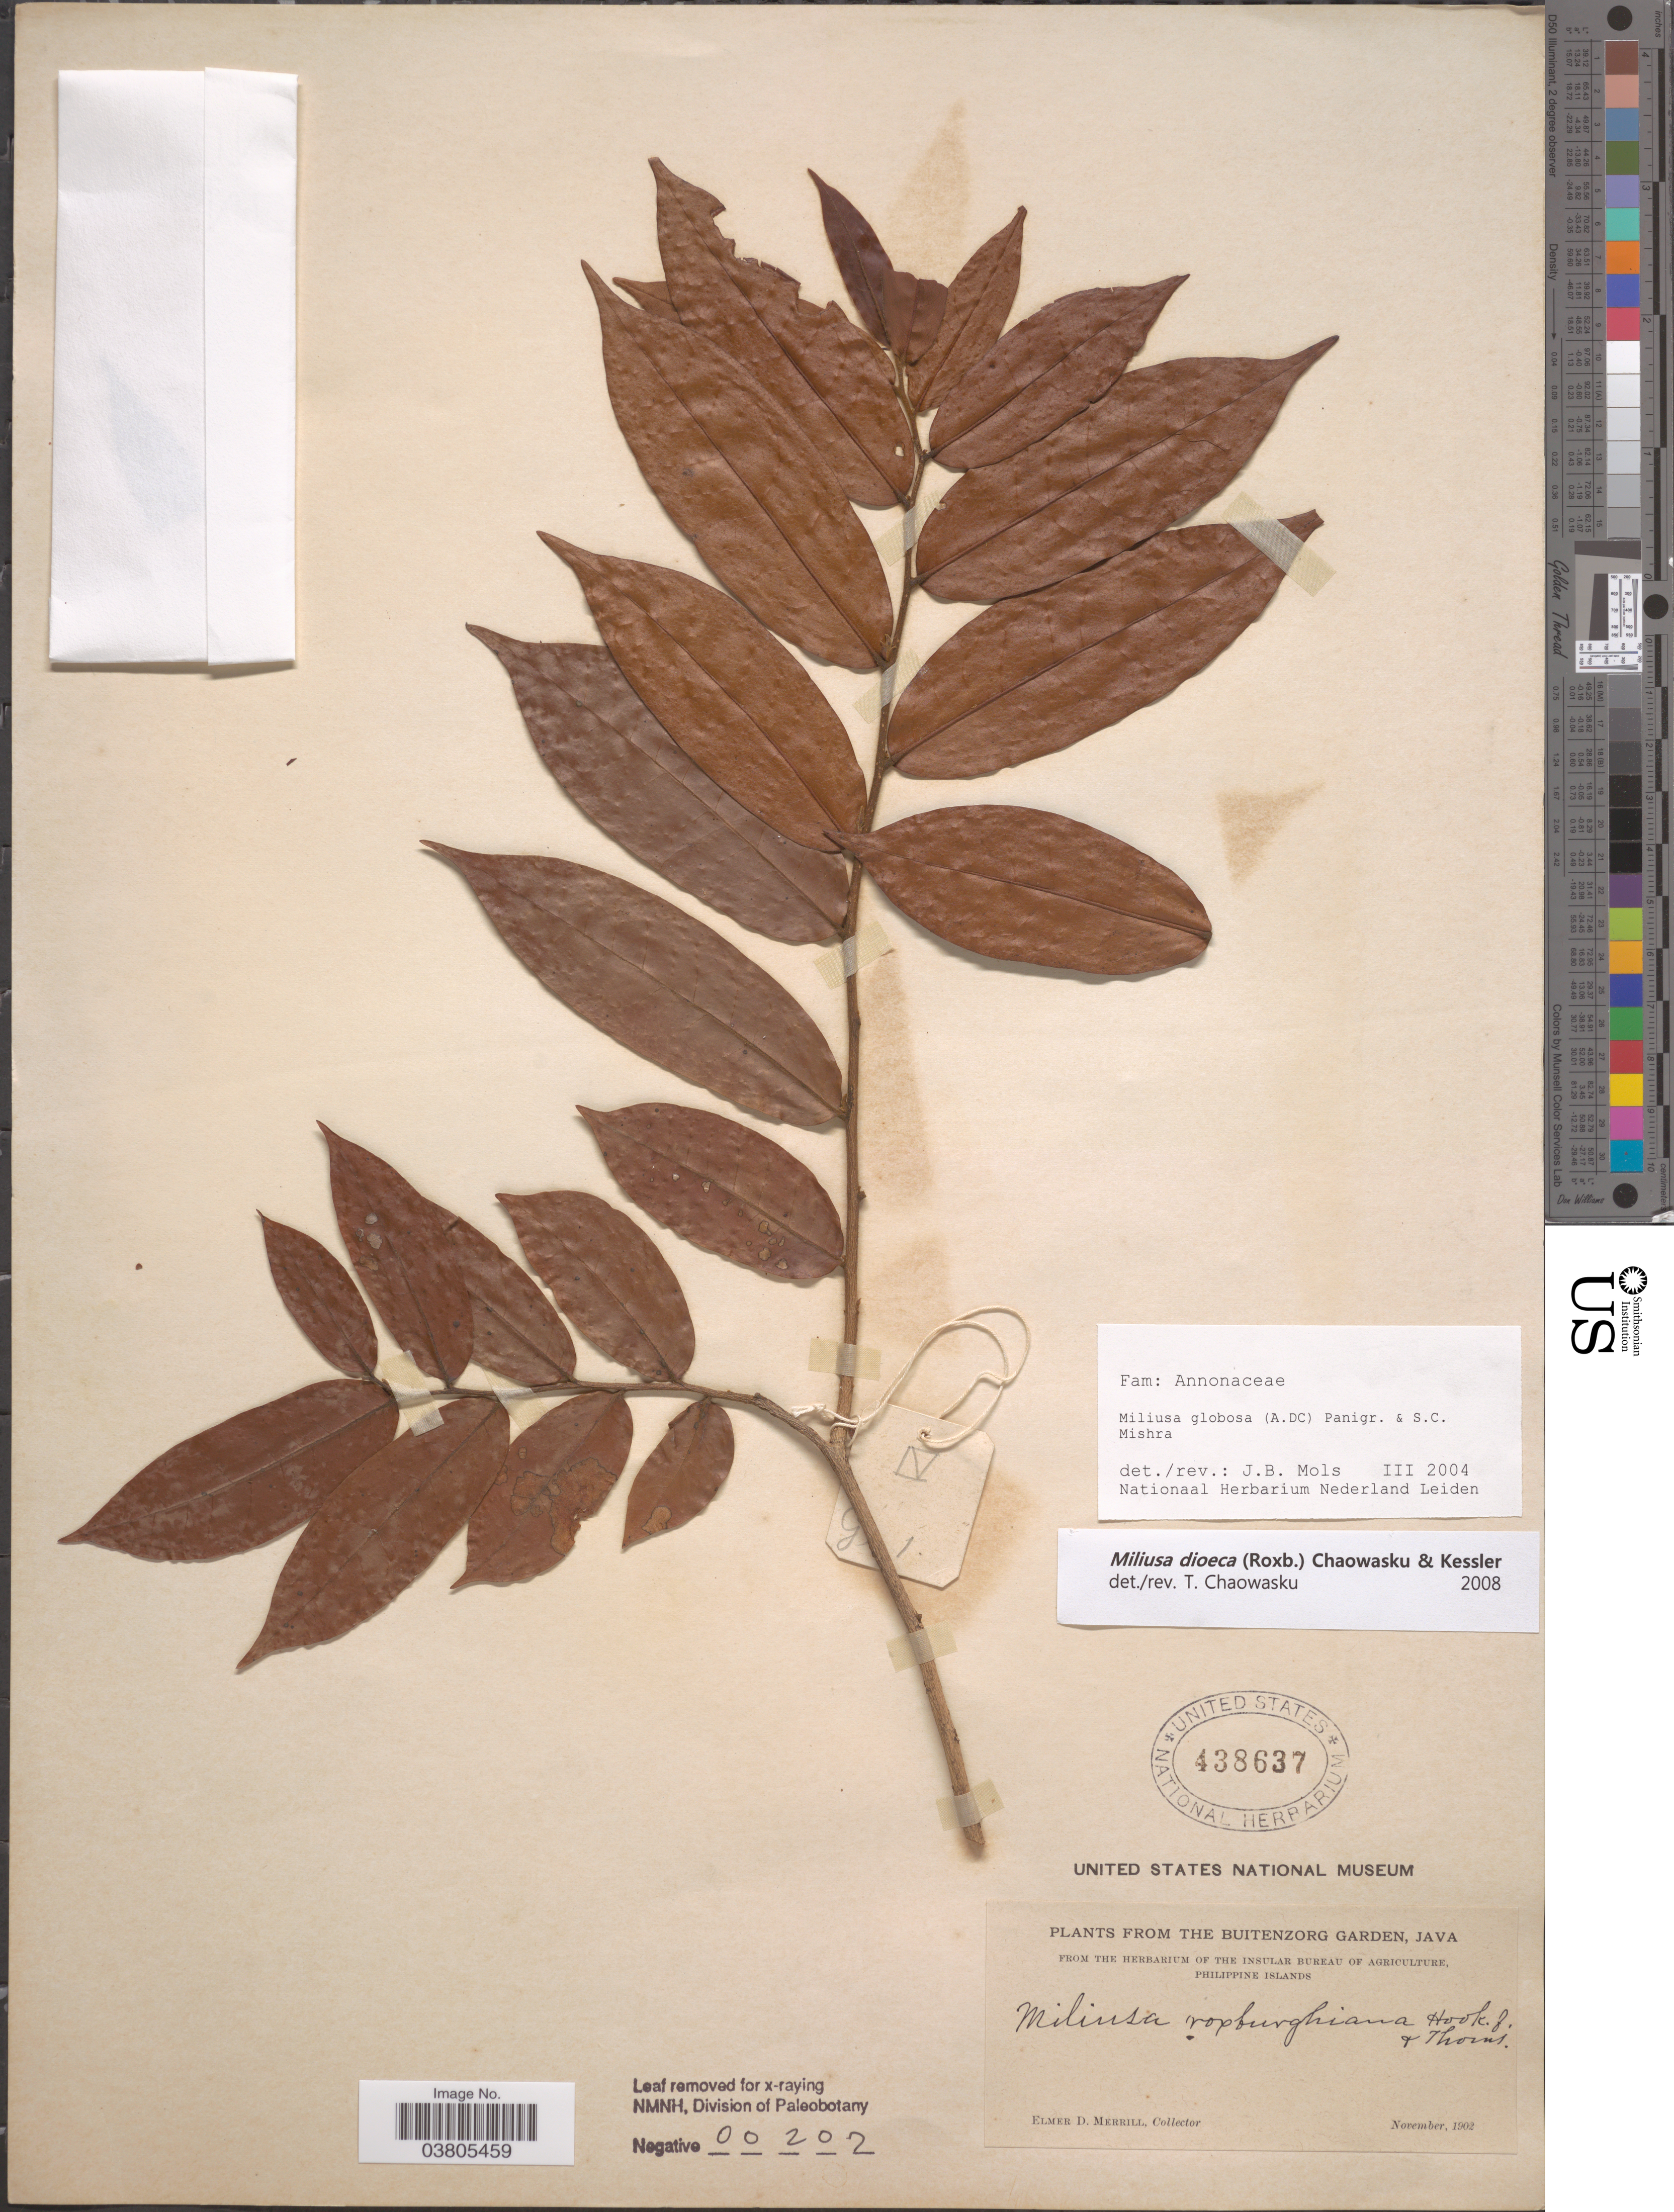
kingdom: Plantae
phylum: Tracheophyta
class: Magnoliopsida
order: Magnoliales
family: Annonaceae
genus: Miliusa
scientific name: Miliusa dioeca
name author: (Roxb.) Chaowasku & Kessler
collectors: E. D. Merrill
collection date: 1902-11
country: Indonesia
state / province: Java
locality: Buitenzorg Garden.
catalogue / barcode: US 438637